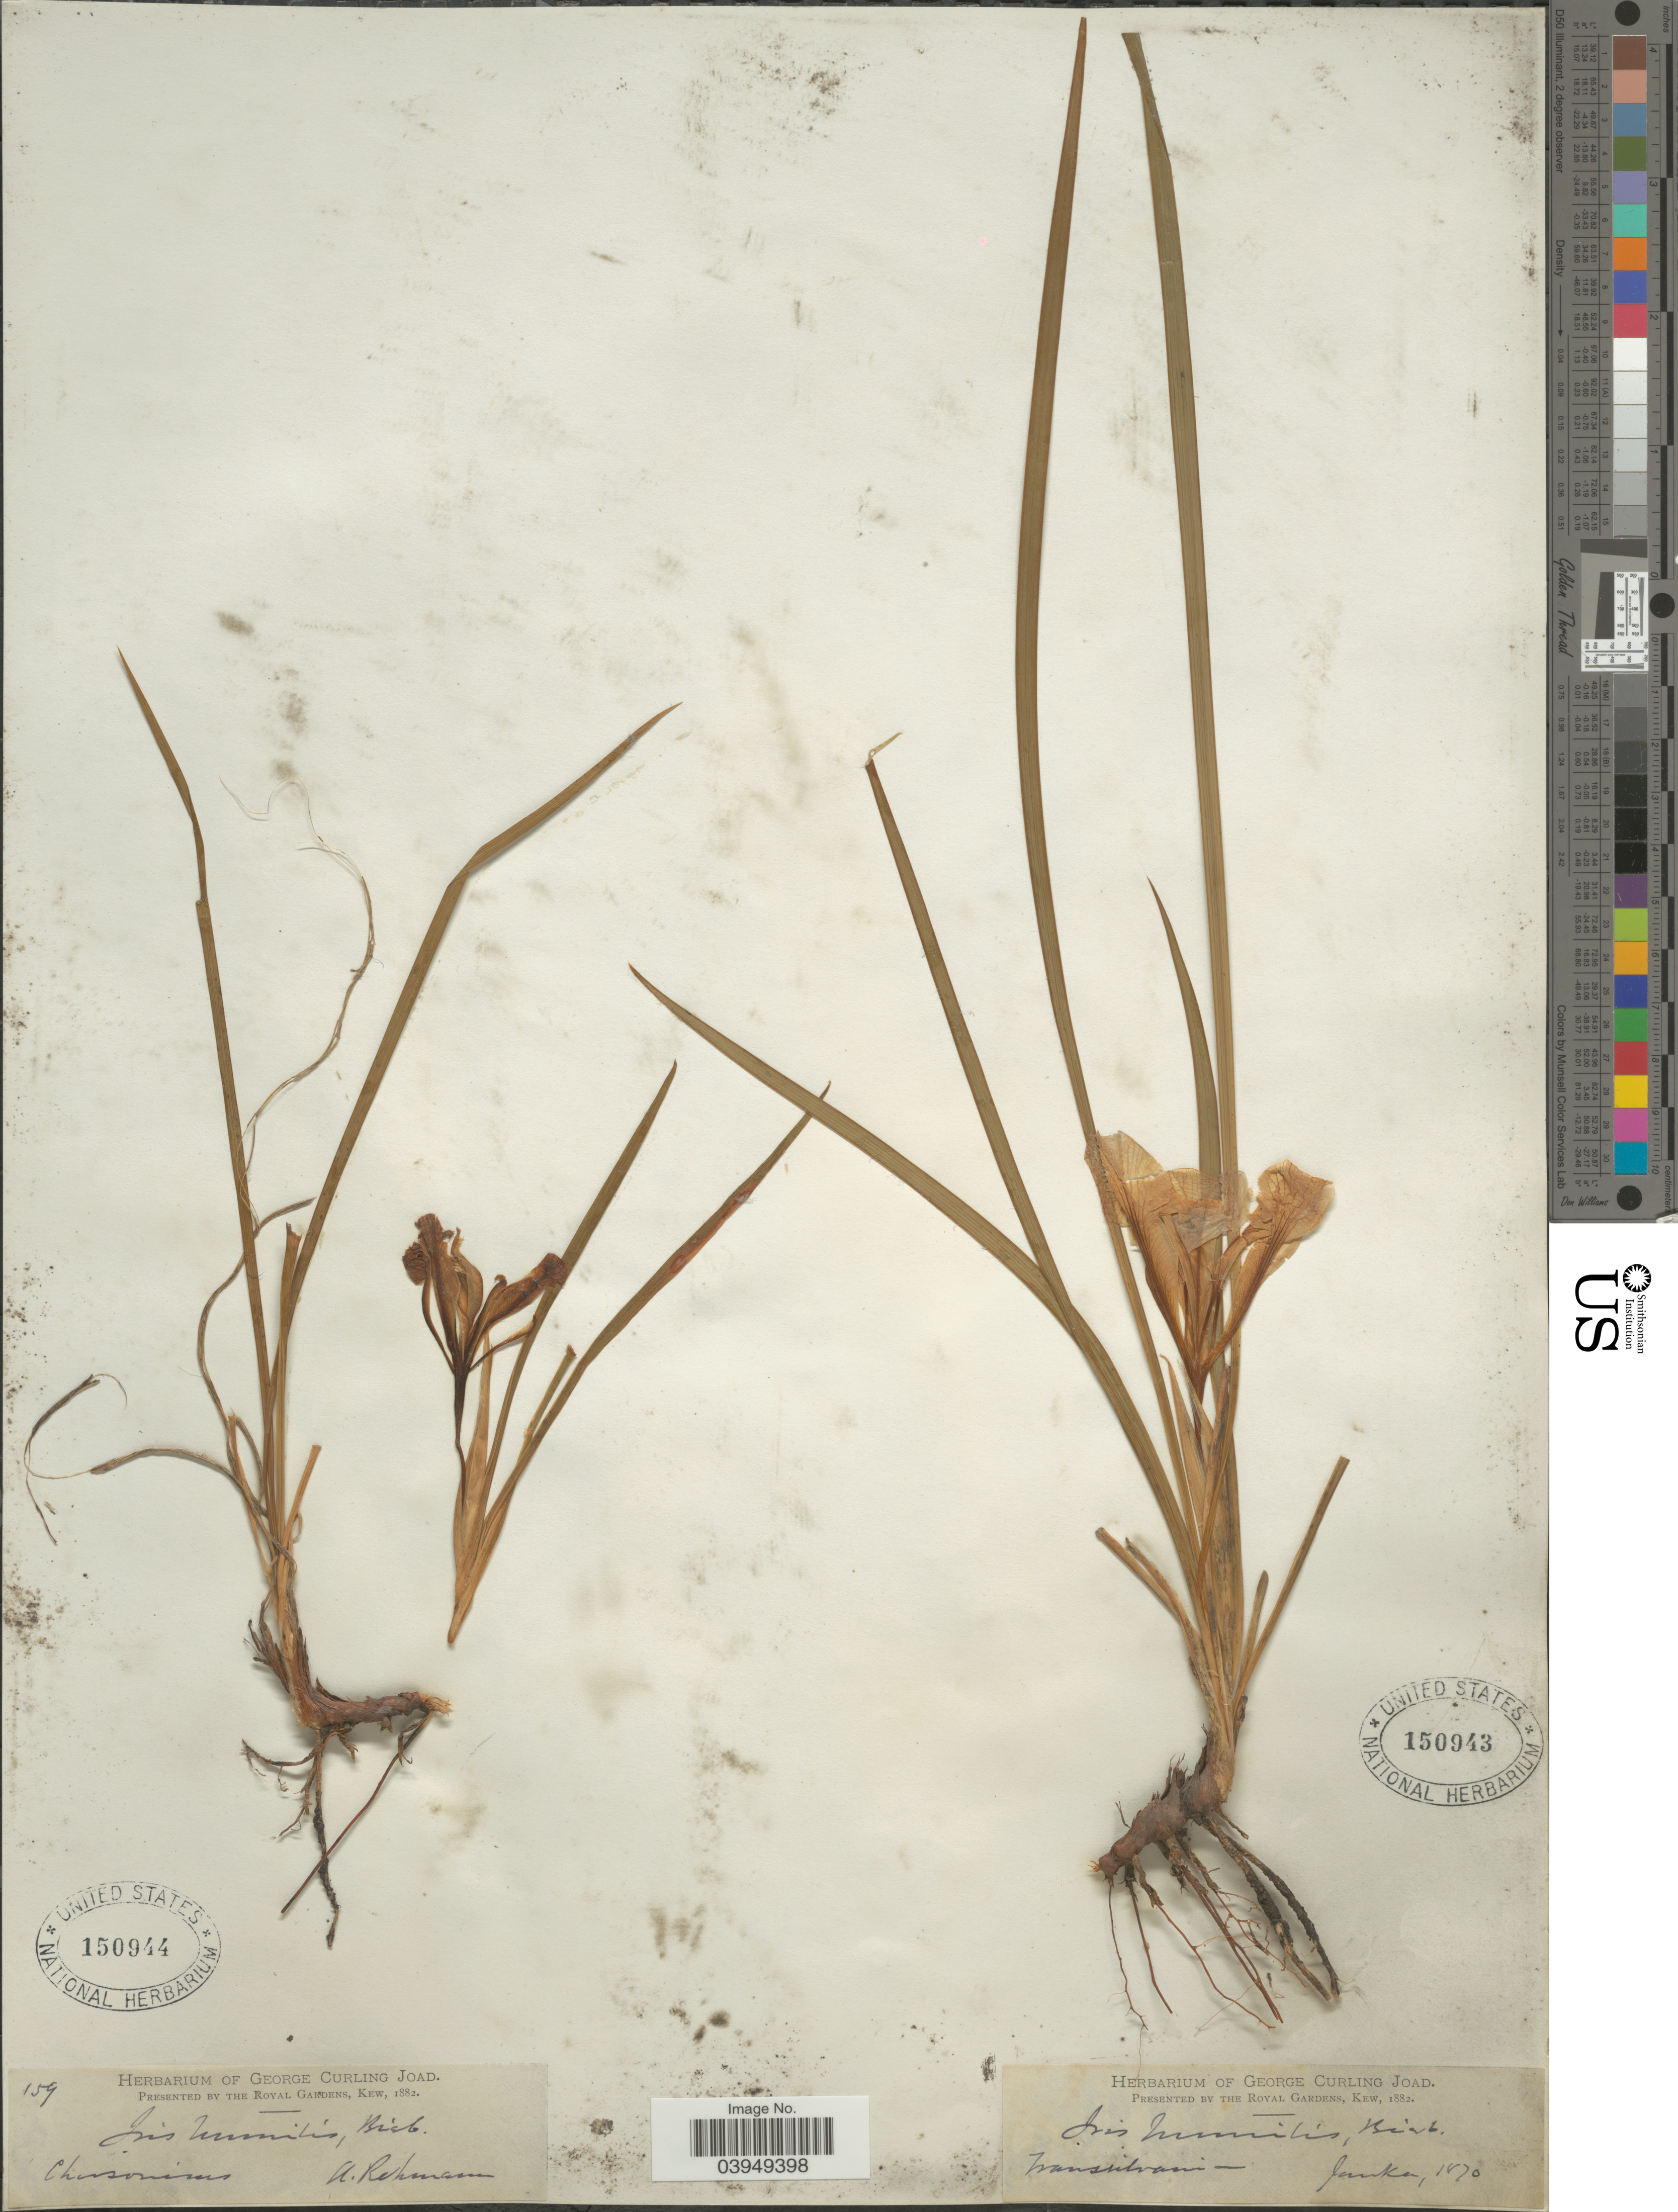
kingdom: Plantae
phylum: Tracheophyta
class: Liliopsida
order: Asparagales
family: Iridaceae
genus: Iris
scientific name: Iris humilis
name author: M. Bieb.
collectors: -. Jonker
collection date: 1870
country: Romania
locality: Transsilvania.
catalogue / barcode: US 150943-2